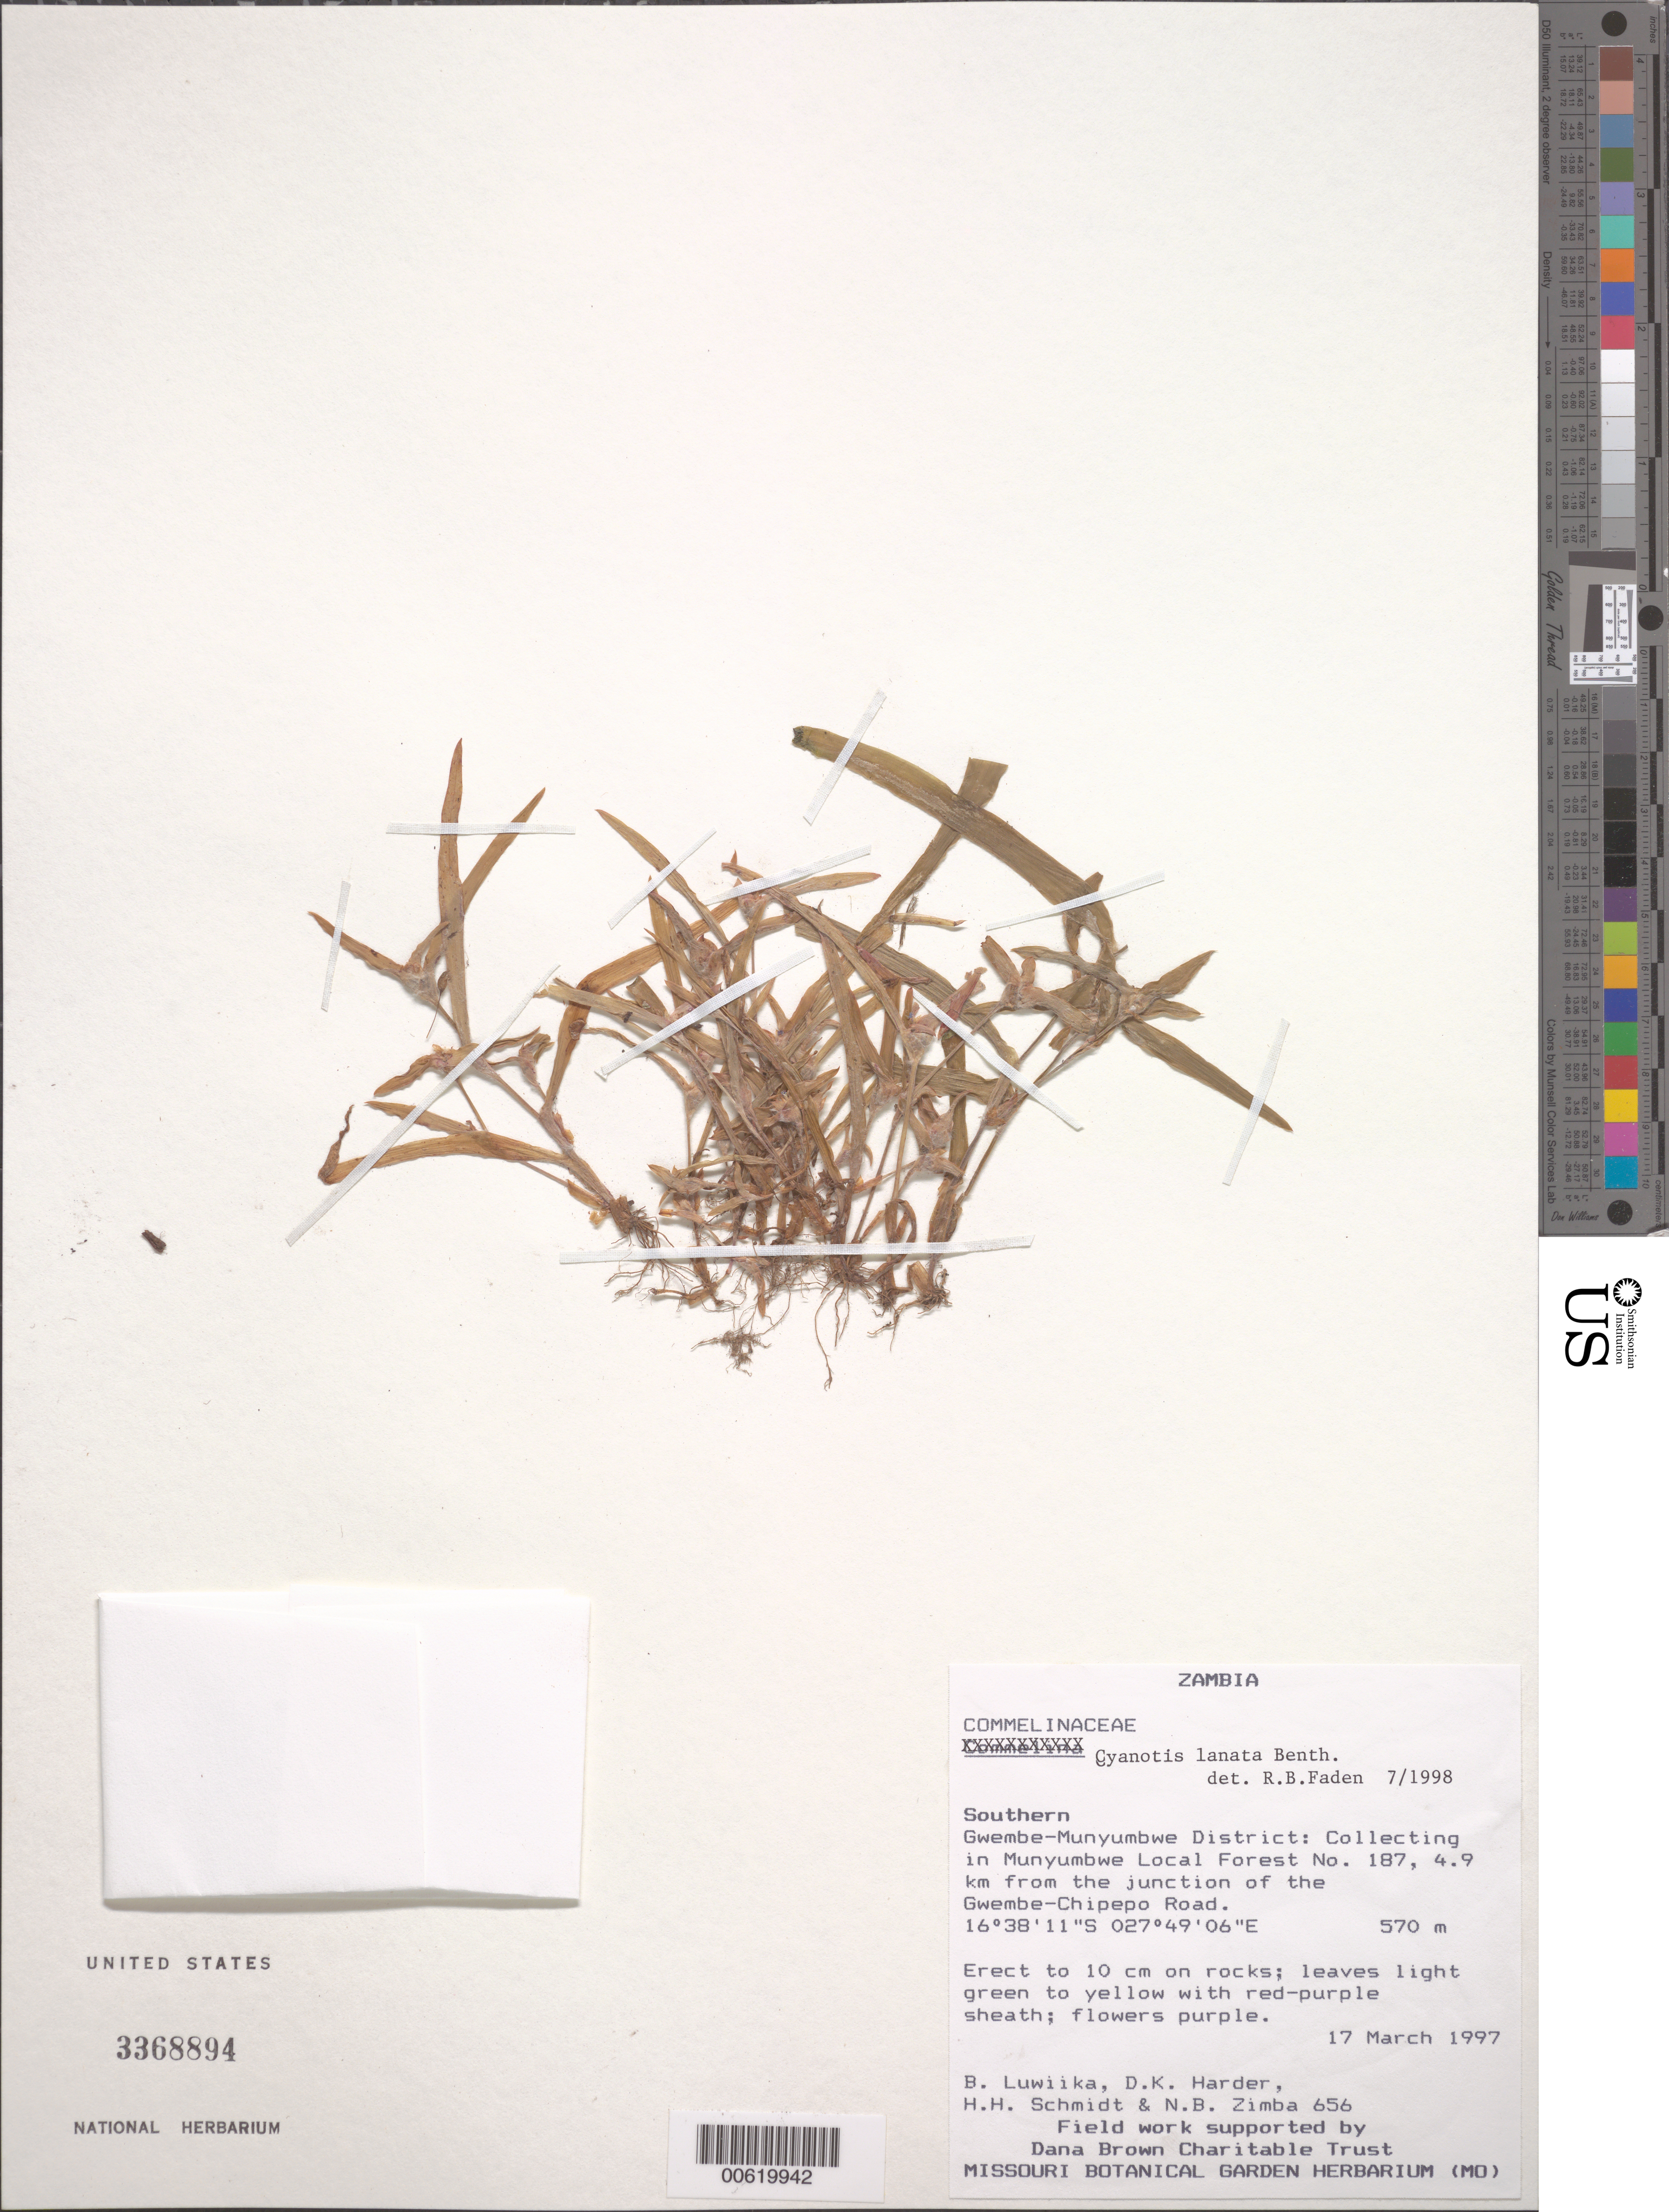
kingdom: Plantae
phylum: Tracheophyta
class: Liliopsida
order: Commelinales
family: Commelinaceae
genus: Cyanotis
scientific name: Cyanotis lanata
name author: Benth.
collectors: B. Luwiika, H. H. Schmidt, D. Harder & N. B. Zimba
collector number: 656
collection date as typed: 17 Mar 1997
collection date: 1997-03-17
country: Zambia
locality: Gwembe-munyumbwe dist., munyumbwe local forest # 187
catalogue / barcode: US 3368894